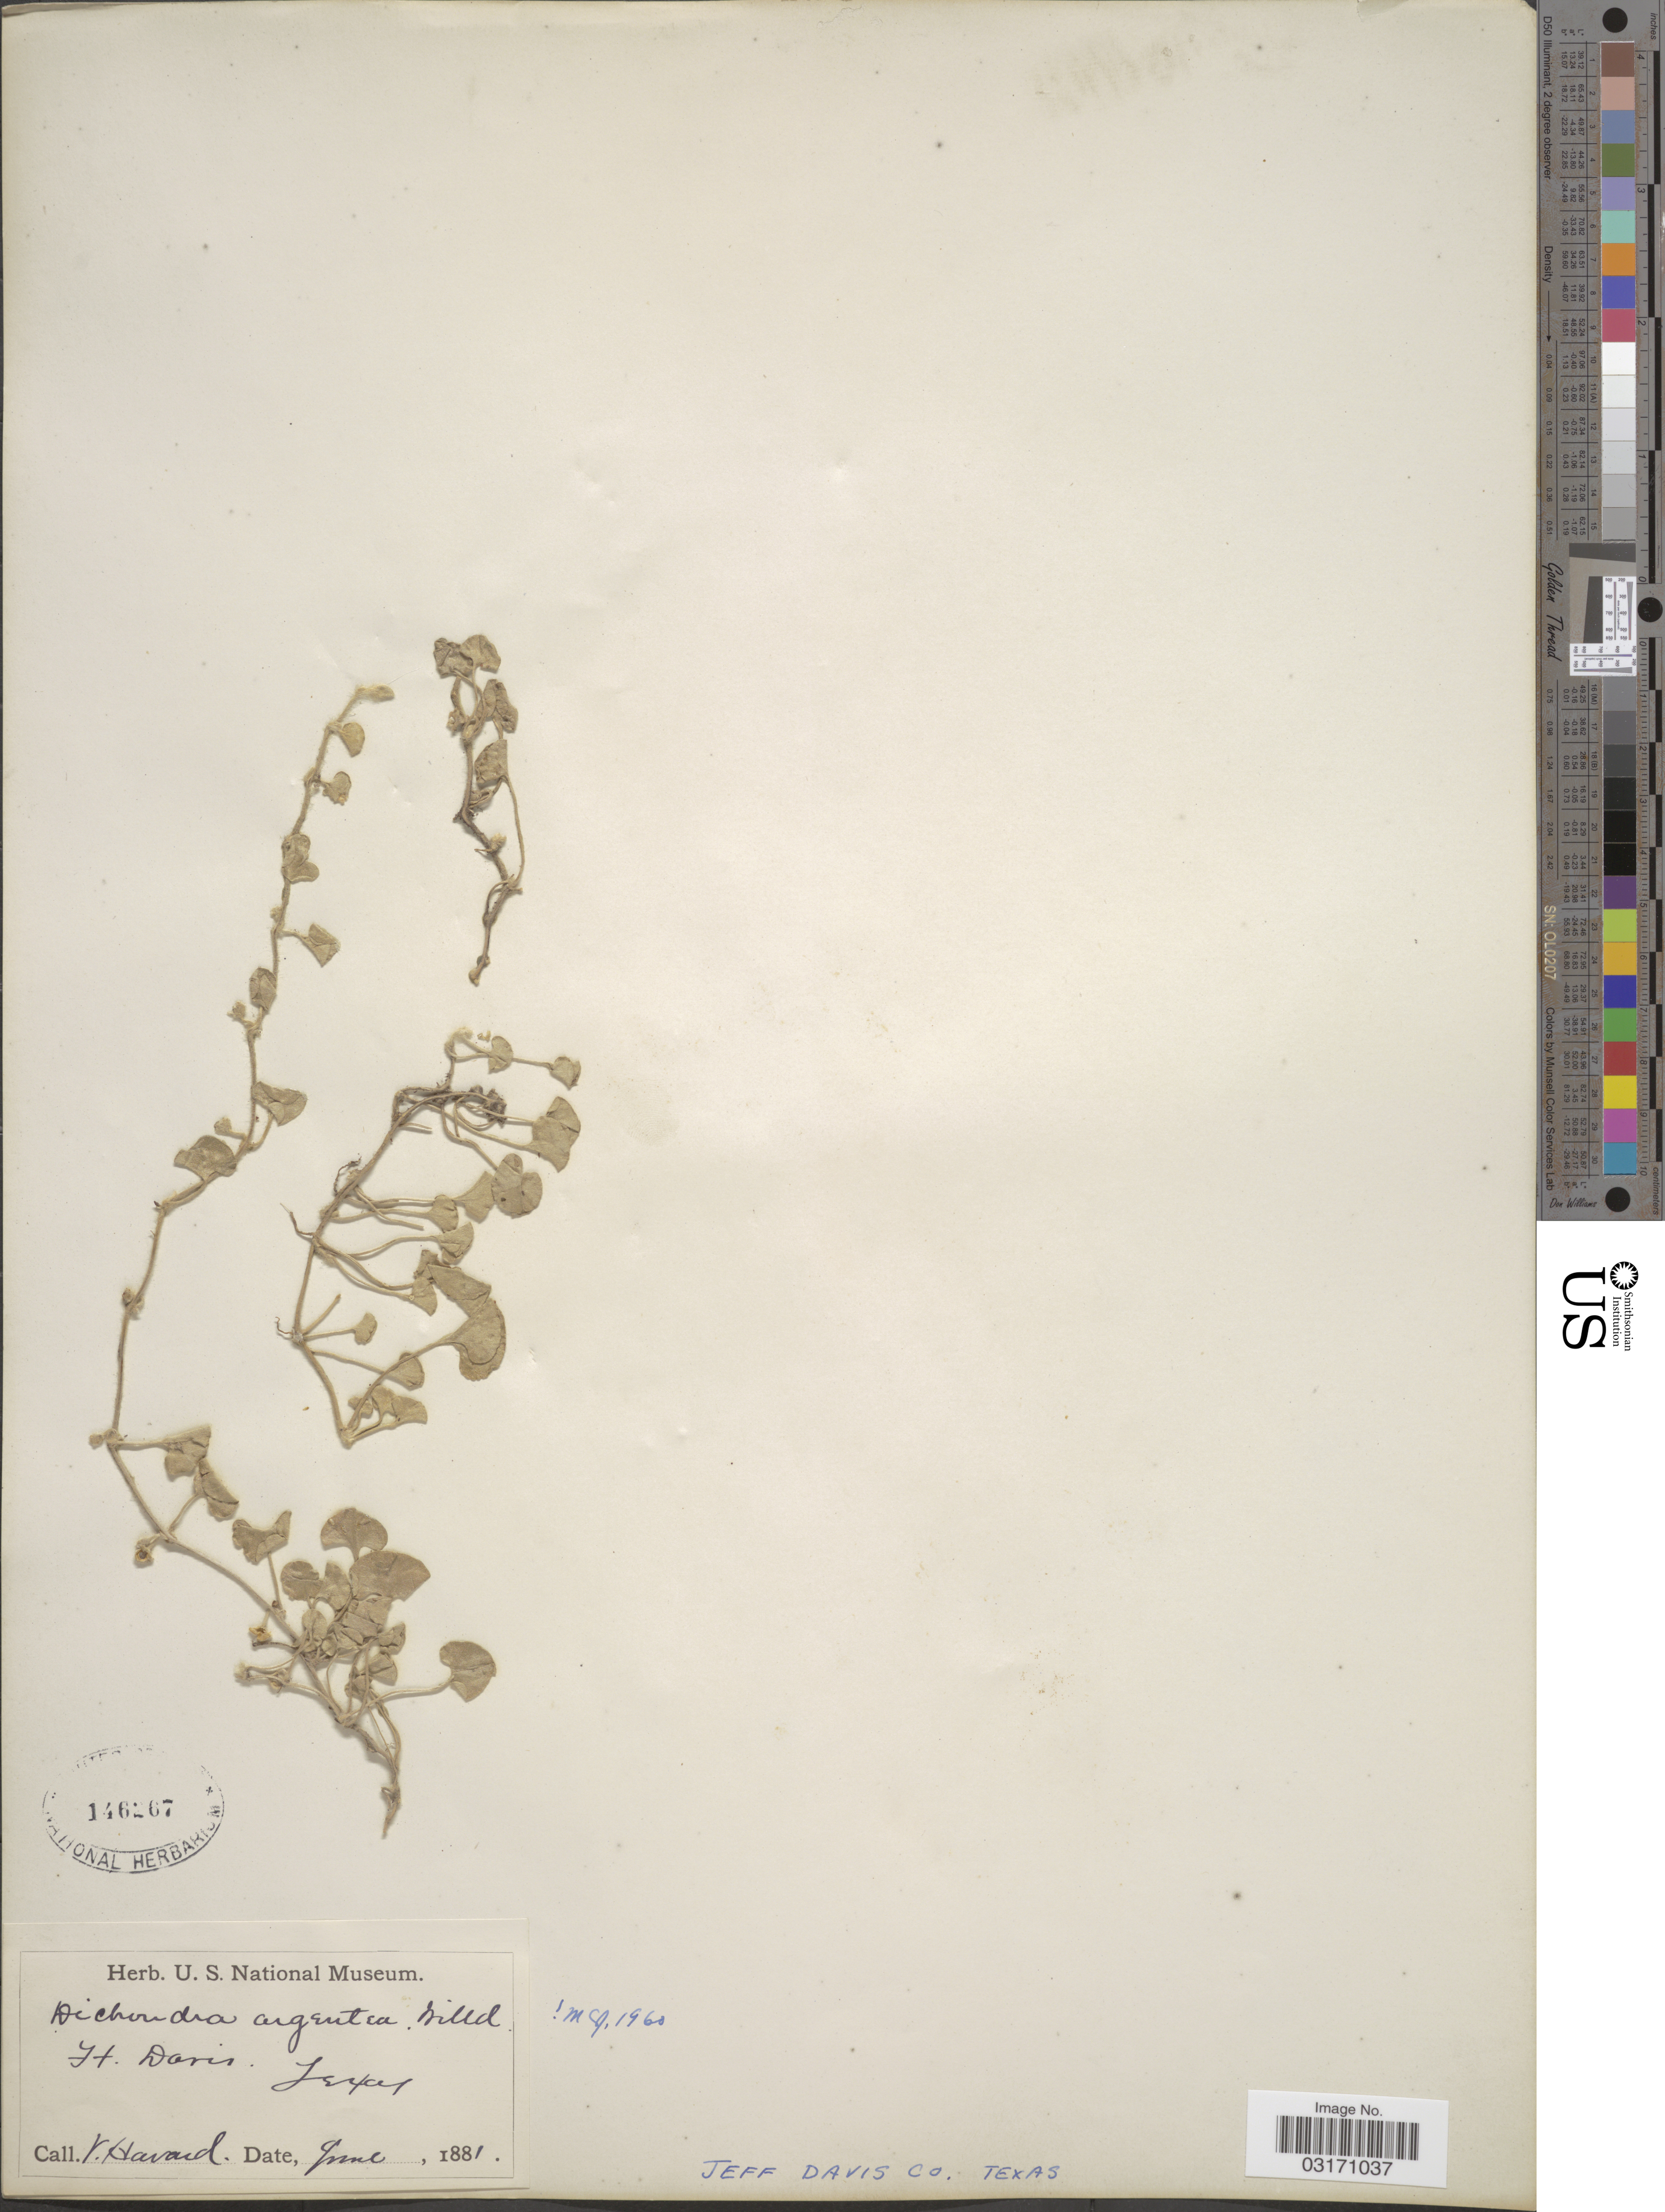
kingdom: Plantae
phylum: Tracheophyta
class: Magnoliopsida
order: Solanales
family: Convolvulaceae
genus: Dichondra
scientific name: Dichondra argentea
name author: Humb. & Bonpl. ex Willd.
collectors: V. Havard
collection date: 1881-06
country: United States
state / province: Texas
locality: Ft. Davis. Jeff Davis Co.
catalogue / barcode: US 146267